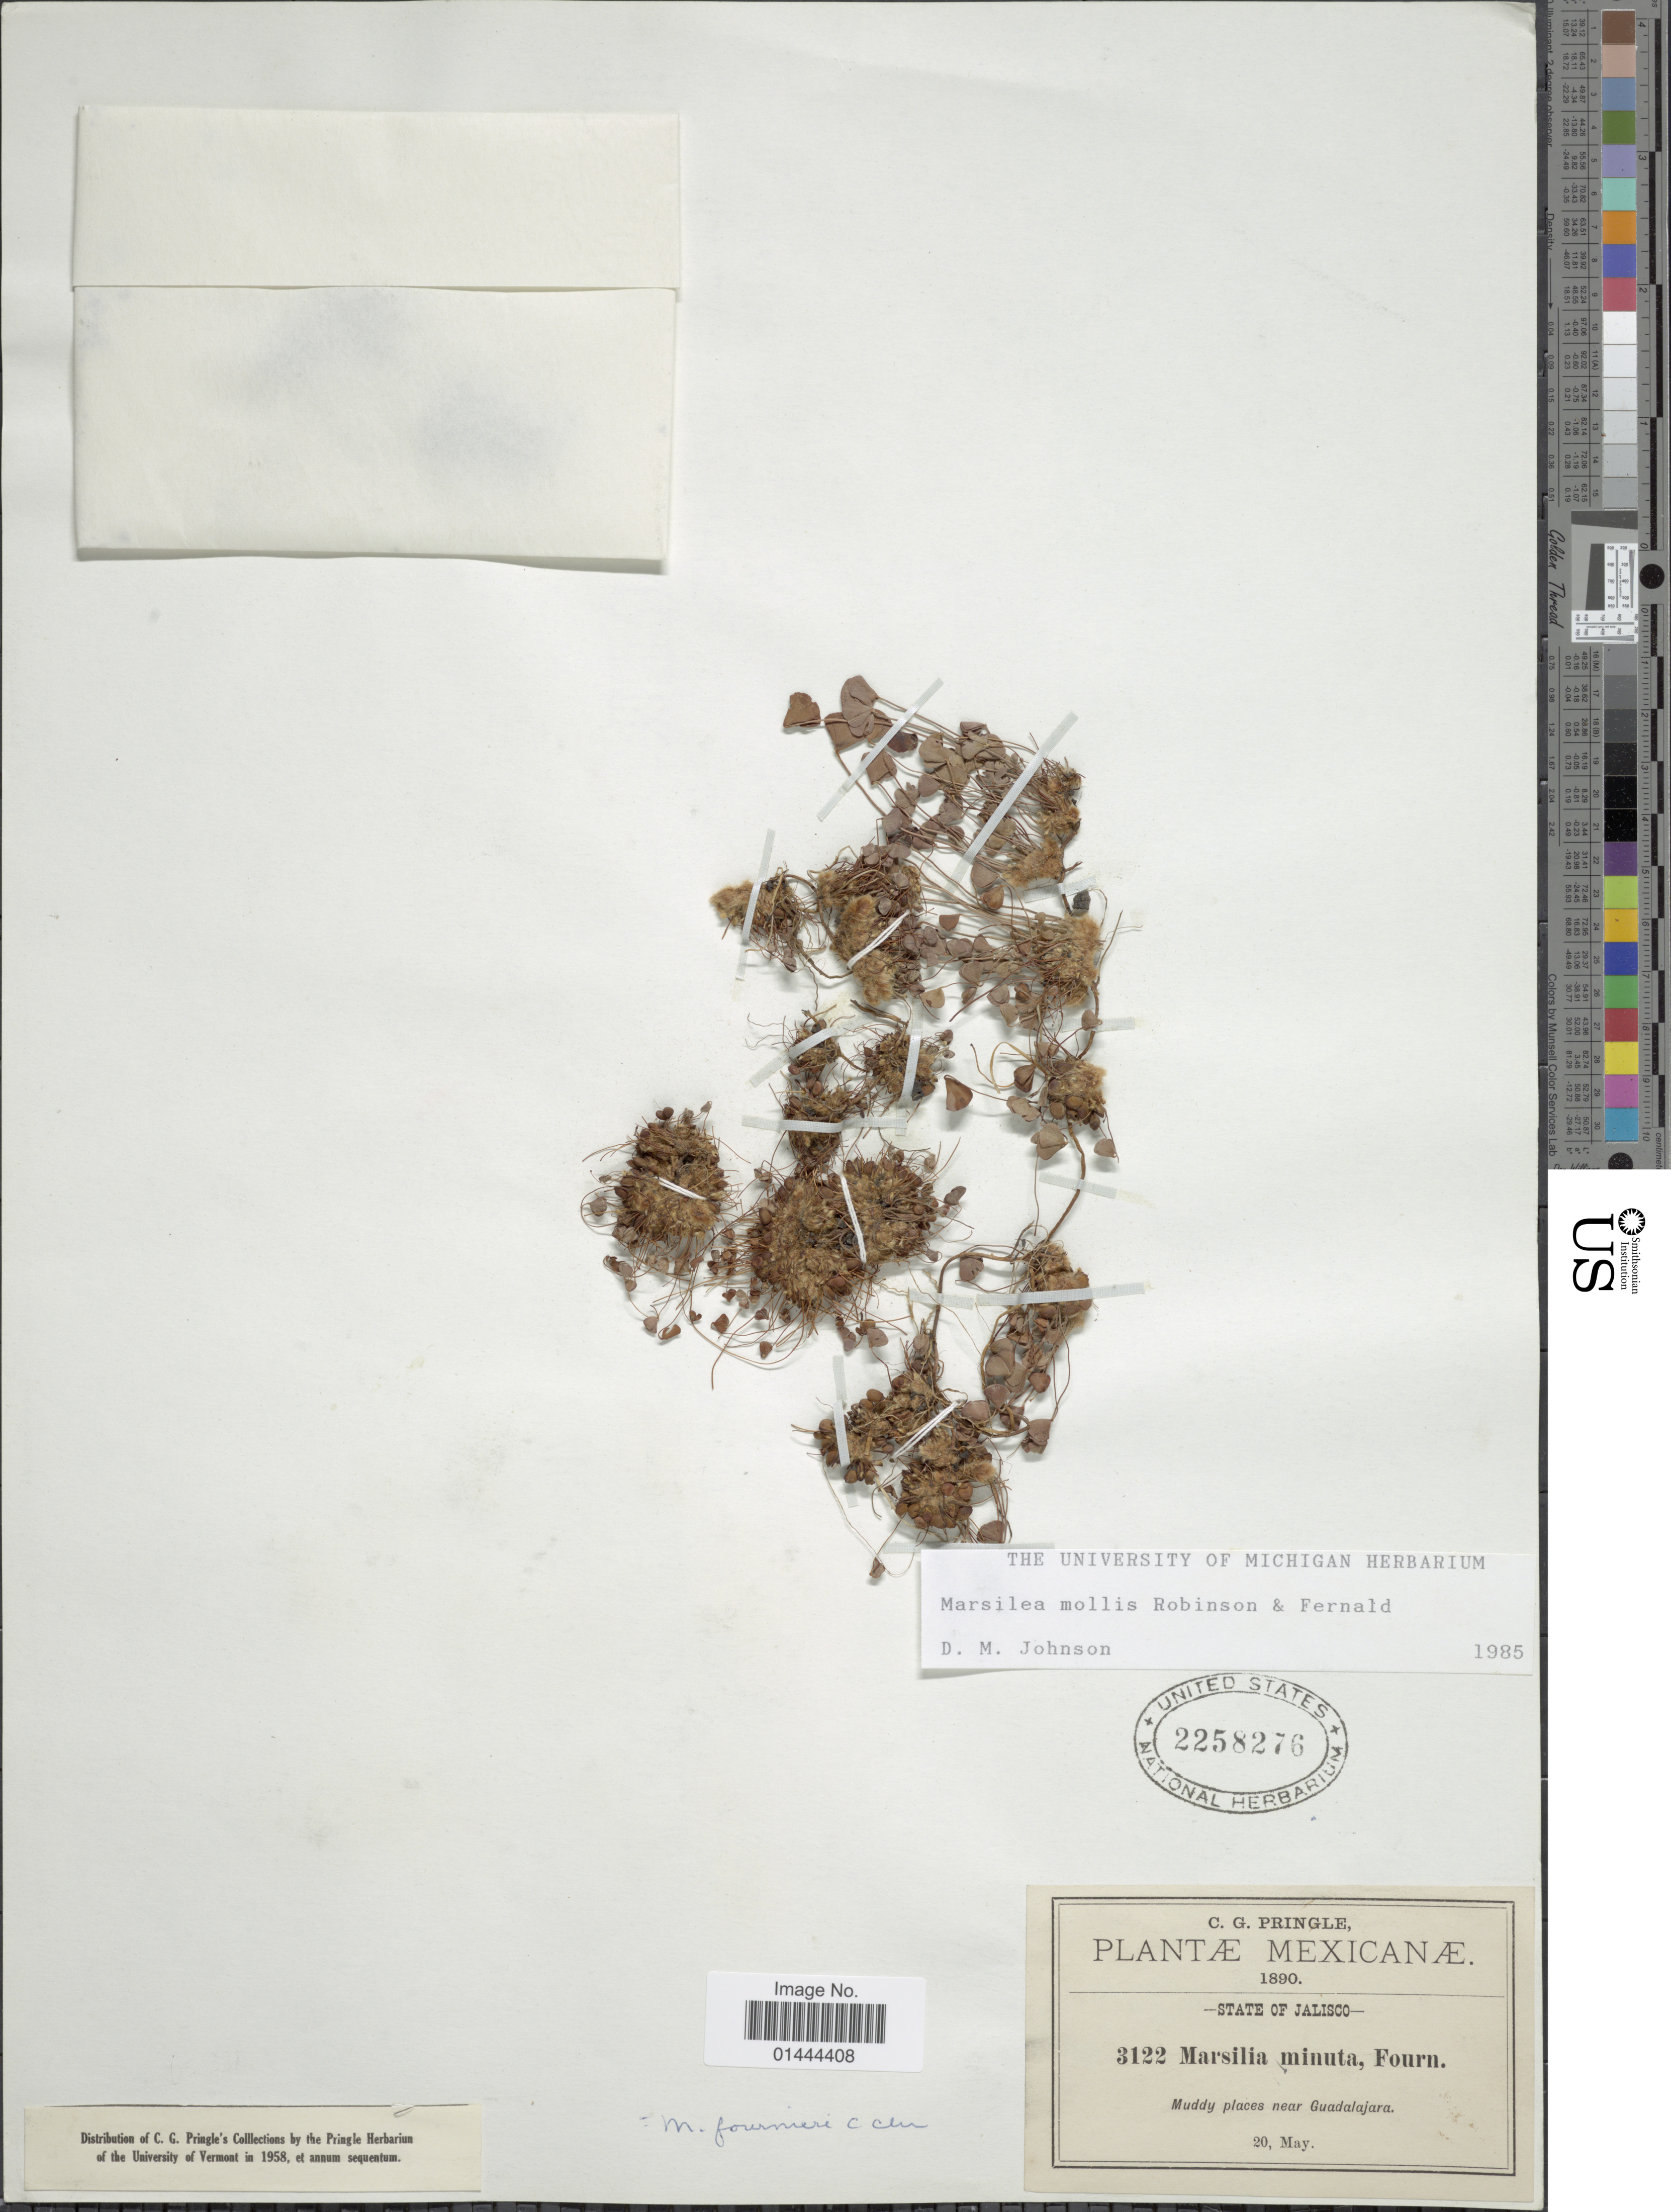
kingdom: Plantae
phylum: Tracheophyta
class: Polypodiopsida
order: Salviniales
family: Marsileaceae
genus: Marsilea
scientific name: Marsilea mollis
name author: B.L. Rob. & Fernald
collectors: C. G. Pringle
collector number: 3122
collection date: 1890-05-20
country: Mexico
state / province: Jalisco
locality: Muddy places near Guadalajara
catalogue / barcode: US 2258276